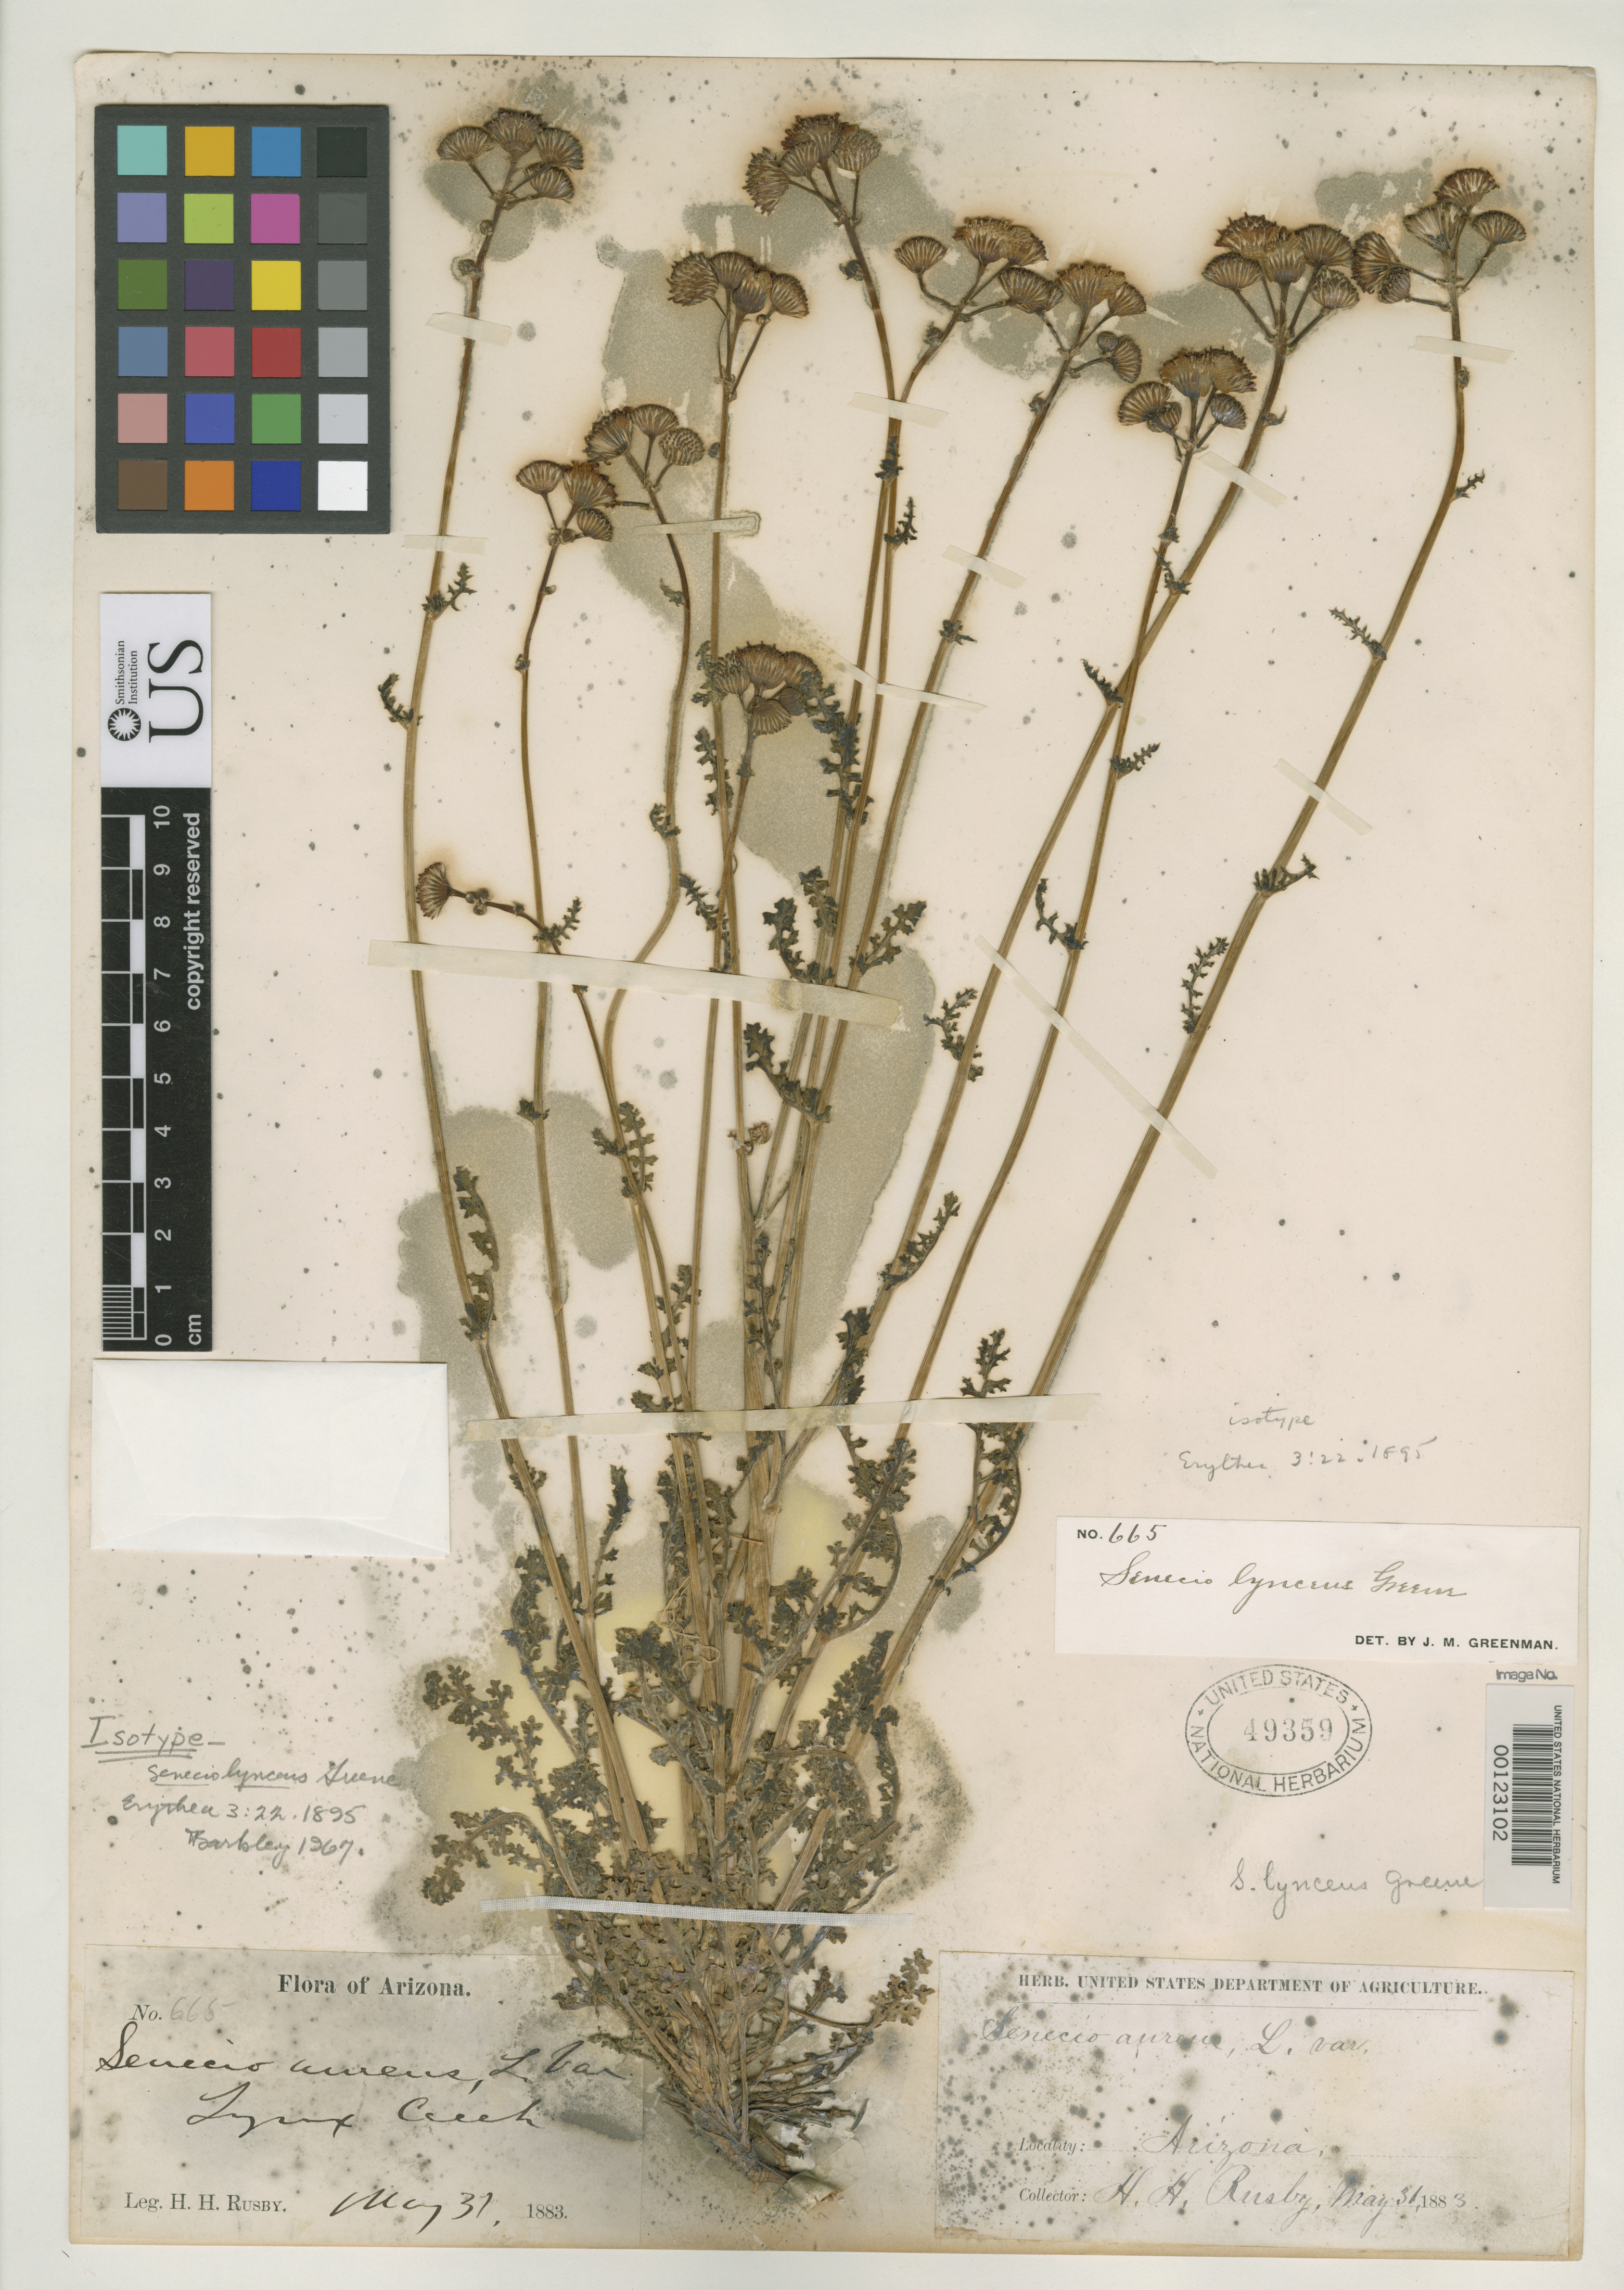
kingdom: Plantae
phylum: Tracheophyta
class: Magnoliopsida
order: Asterales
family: Asteraceae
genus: Senecio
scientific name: Senecio lynceus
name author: Greene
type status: Isotype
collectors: H. H. Rusby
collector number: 665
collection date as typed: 31 May 1883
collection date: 1883-05-31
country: United States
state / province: Arizona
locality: Lynx Creek.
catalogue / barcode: US 49359